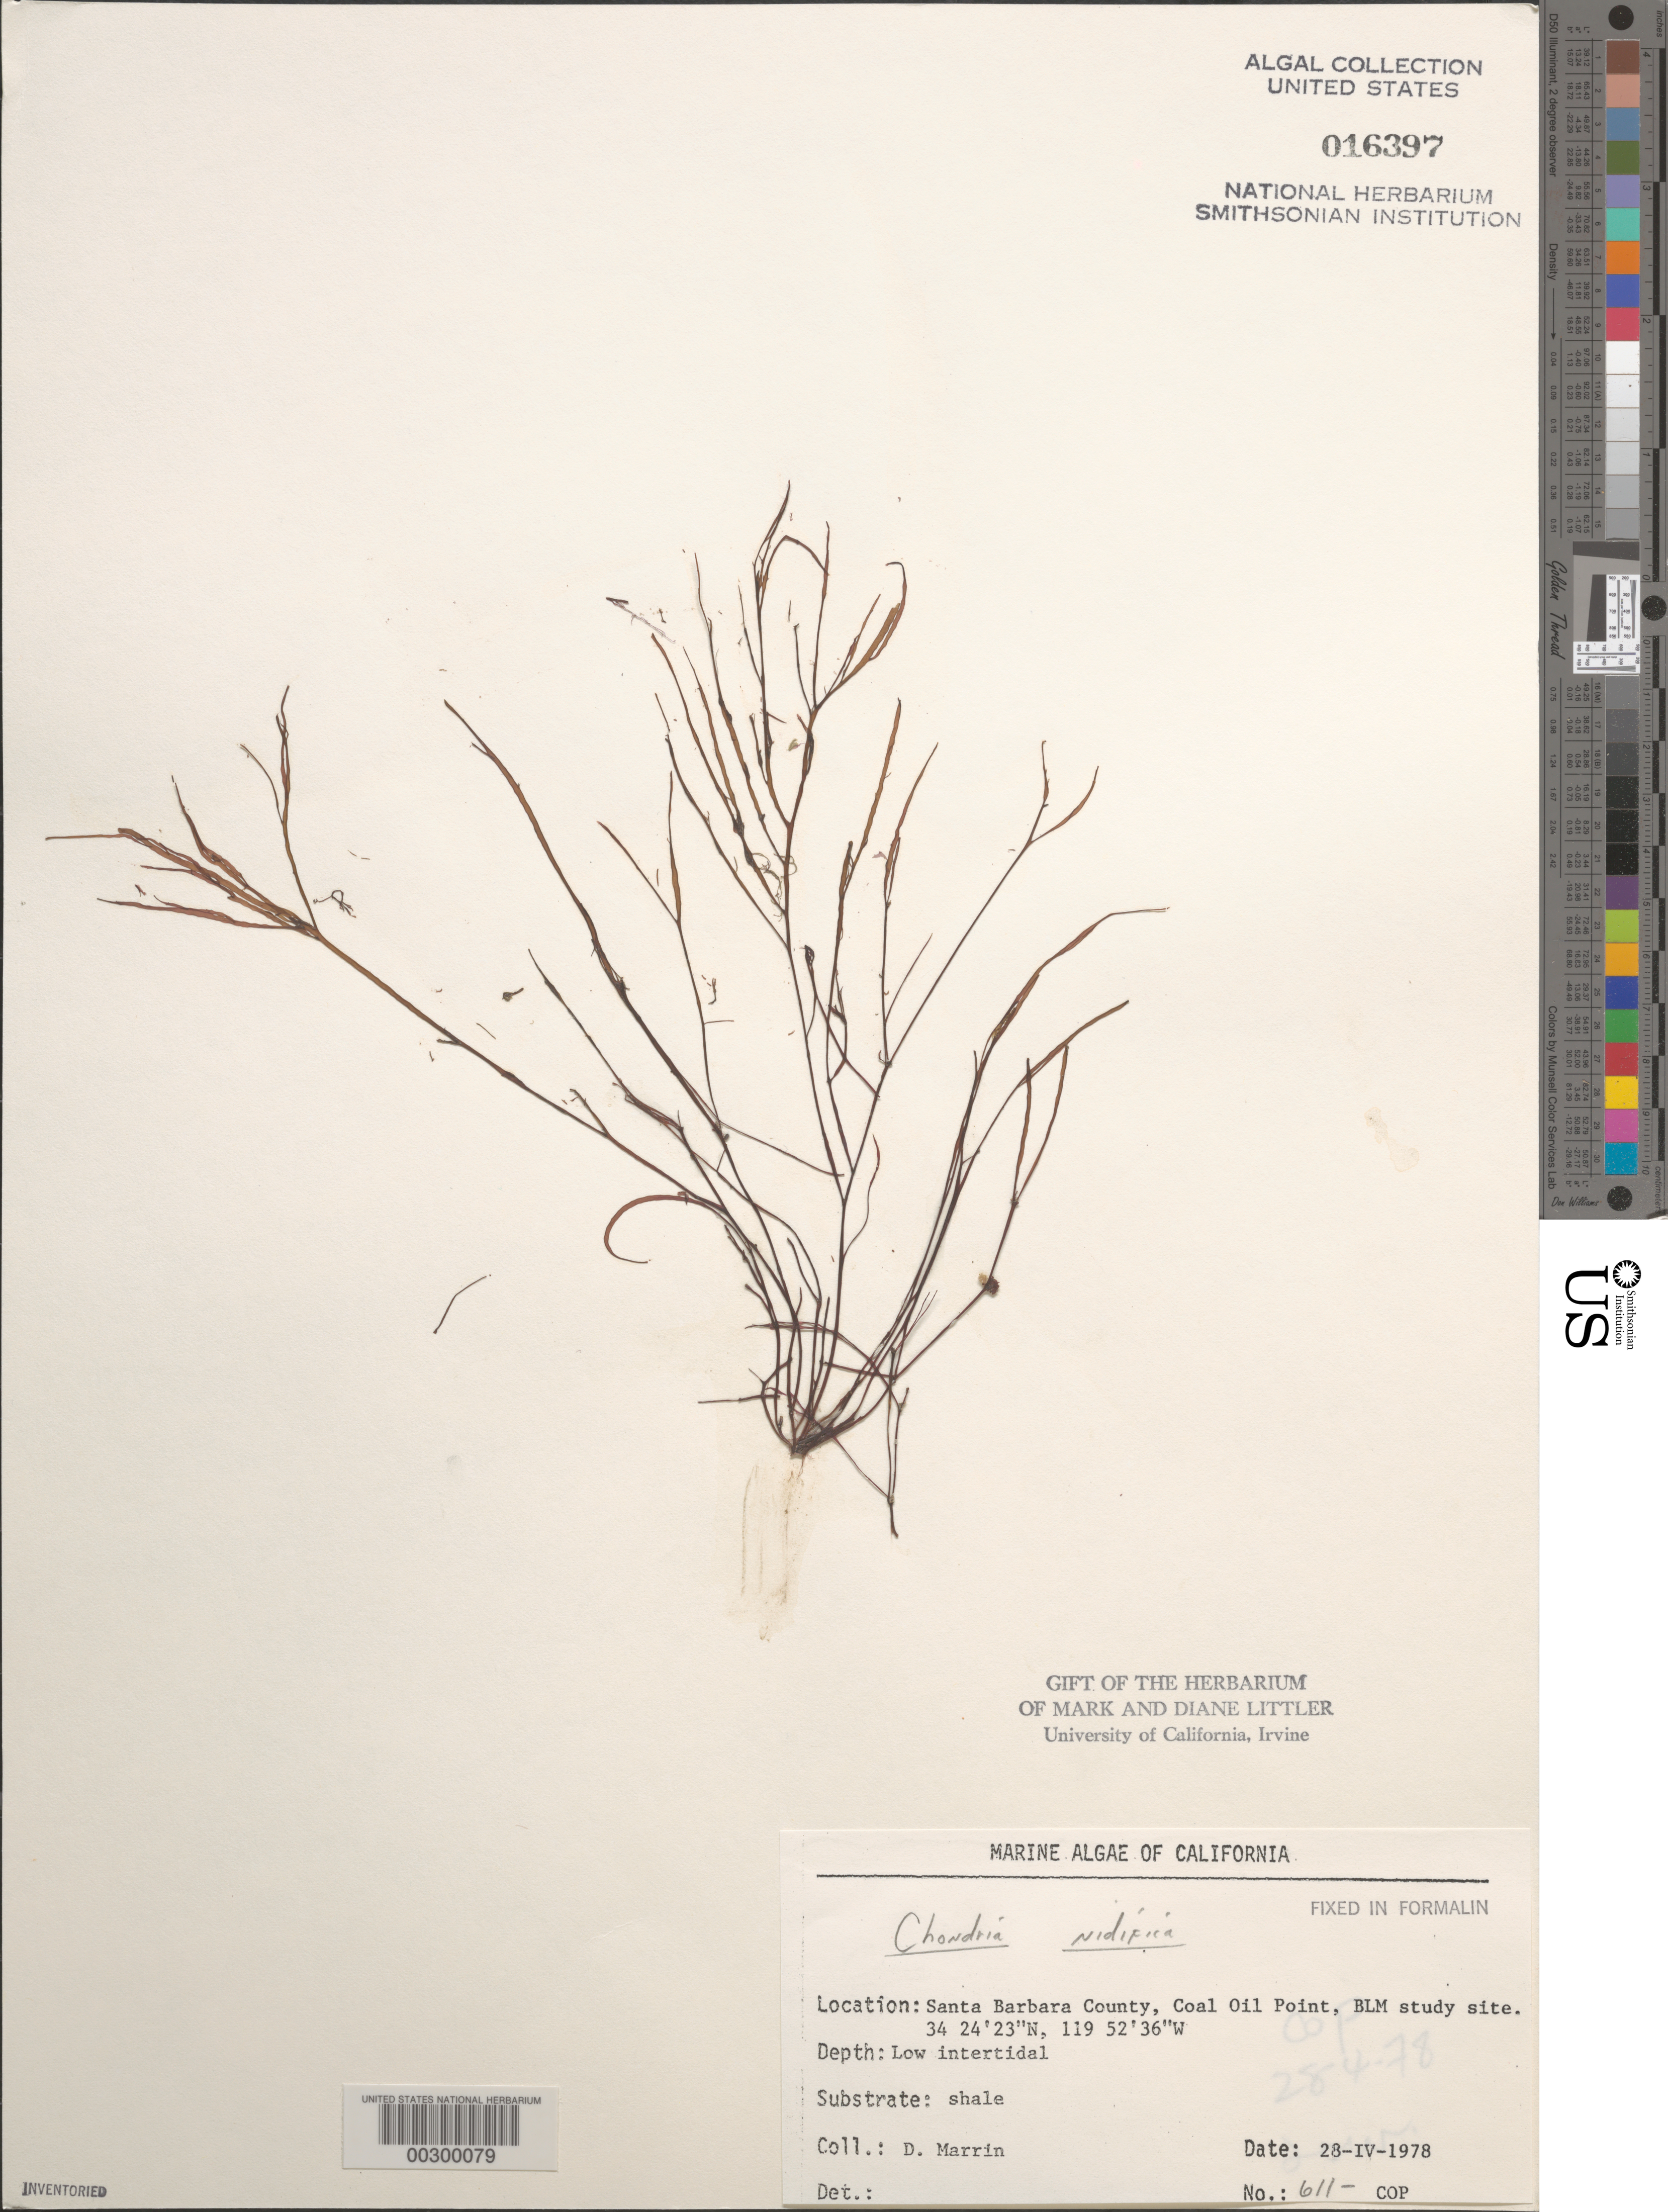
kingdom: Plantae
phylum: Rhodophyta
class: Florideophyceae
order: Ceramiales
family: Rhodomelaceae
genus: Neochondria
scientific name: Neochondria nidifica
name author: (Harvey) Sutti et al.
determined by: Algae name updating Project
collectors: D. Marrin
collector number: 611-cop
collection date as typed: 28 Apr 1978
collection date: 1978-04-28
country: United States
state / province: California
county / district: Santa Barbara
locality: Coal Oil Point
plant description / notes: BLM-SOCALBIGHT Rocky Intertidal Survey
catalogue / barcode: US 16397